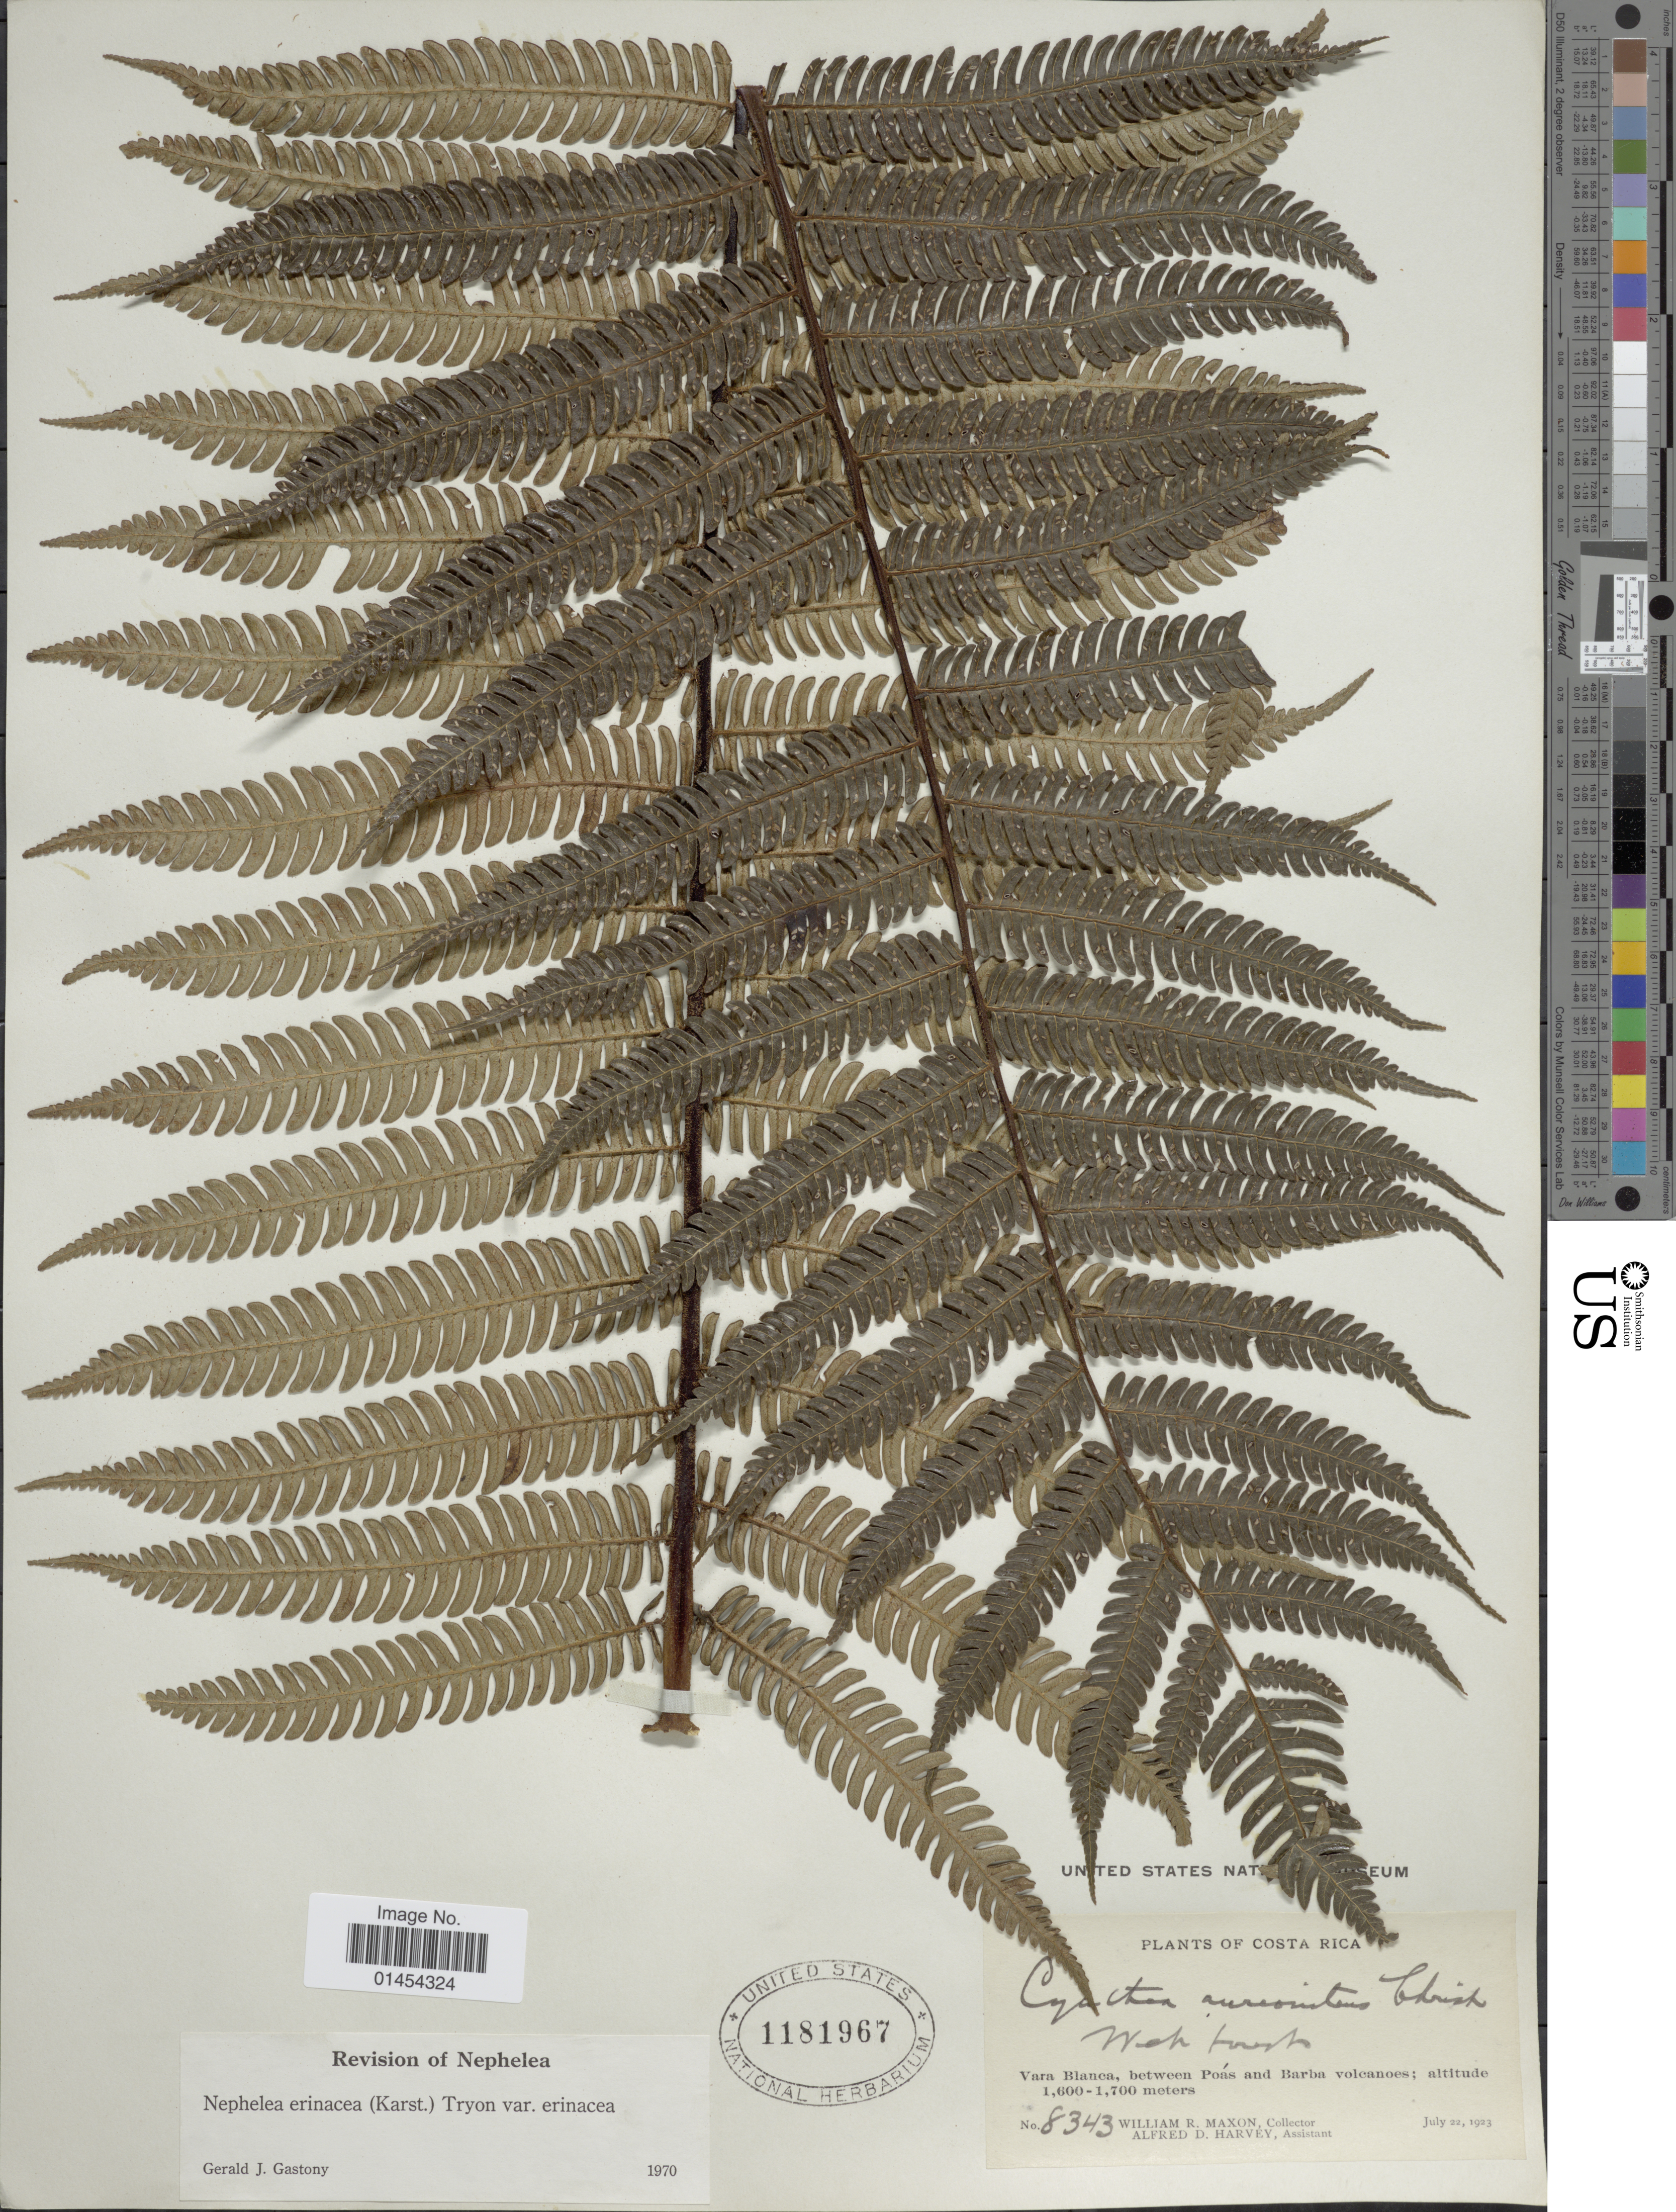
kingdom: Plantae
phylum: Tracheophyta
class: Polypodiopsida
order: Cyatheales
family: Cyatheaceae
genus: Alsophila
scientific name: Alsophila erinacea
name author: (H. Karst.) D.S. Conant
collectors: W. R. Maxon & A. D. Harvey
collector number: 8343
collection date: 1923-07-22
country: Costa Rica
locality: Vara Blanca, between Poás and Barba volcanoes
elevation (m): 1600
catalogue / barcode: US 1181967